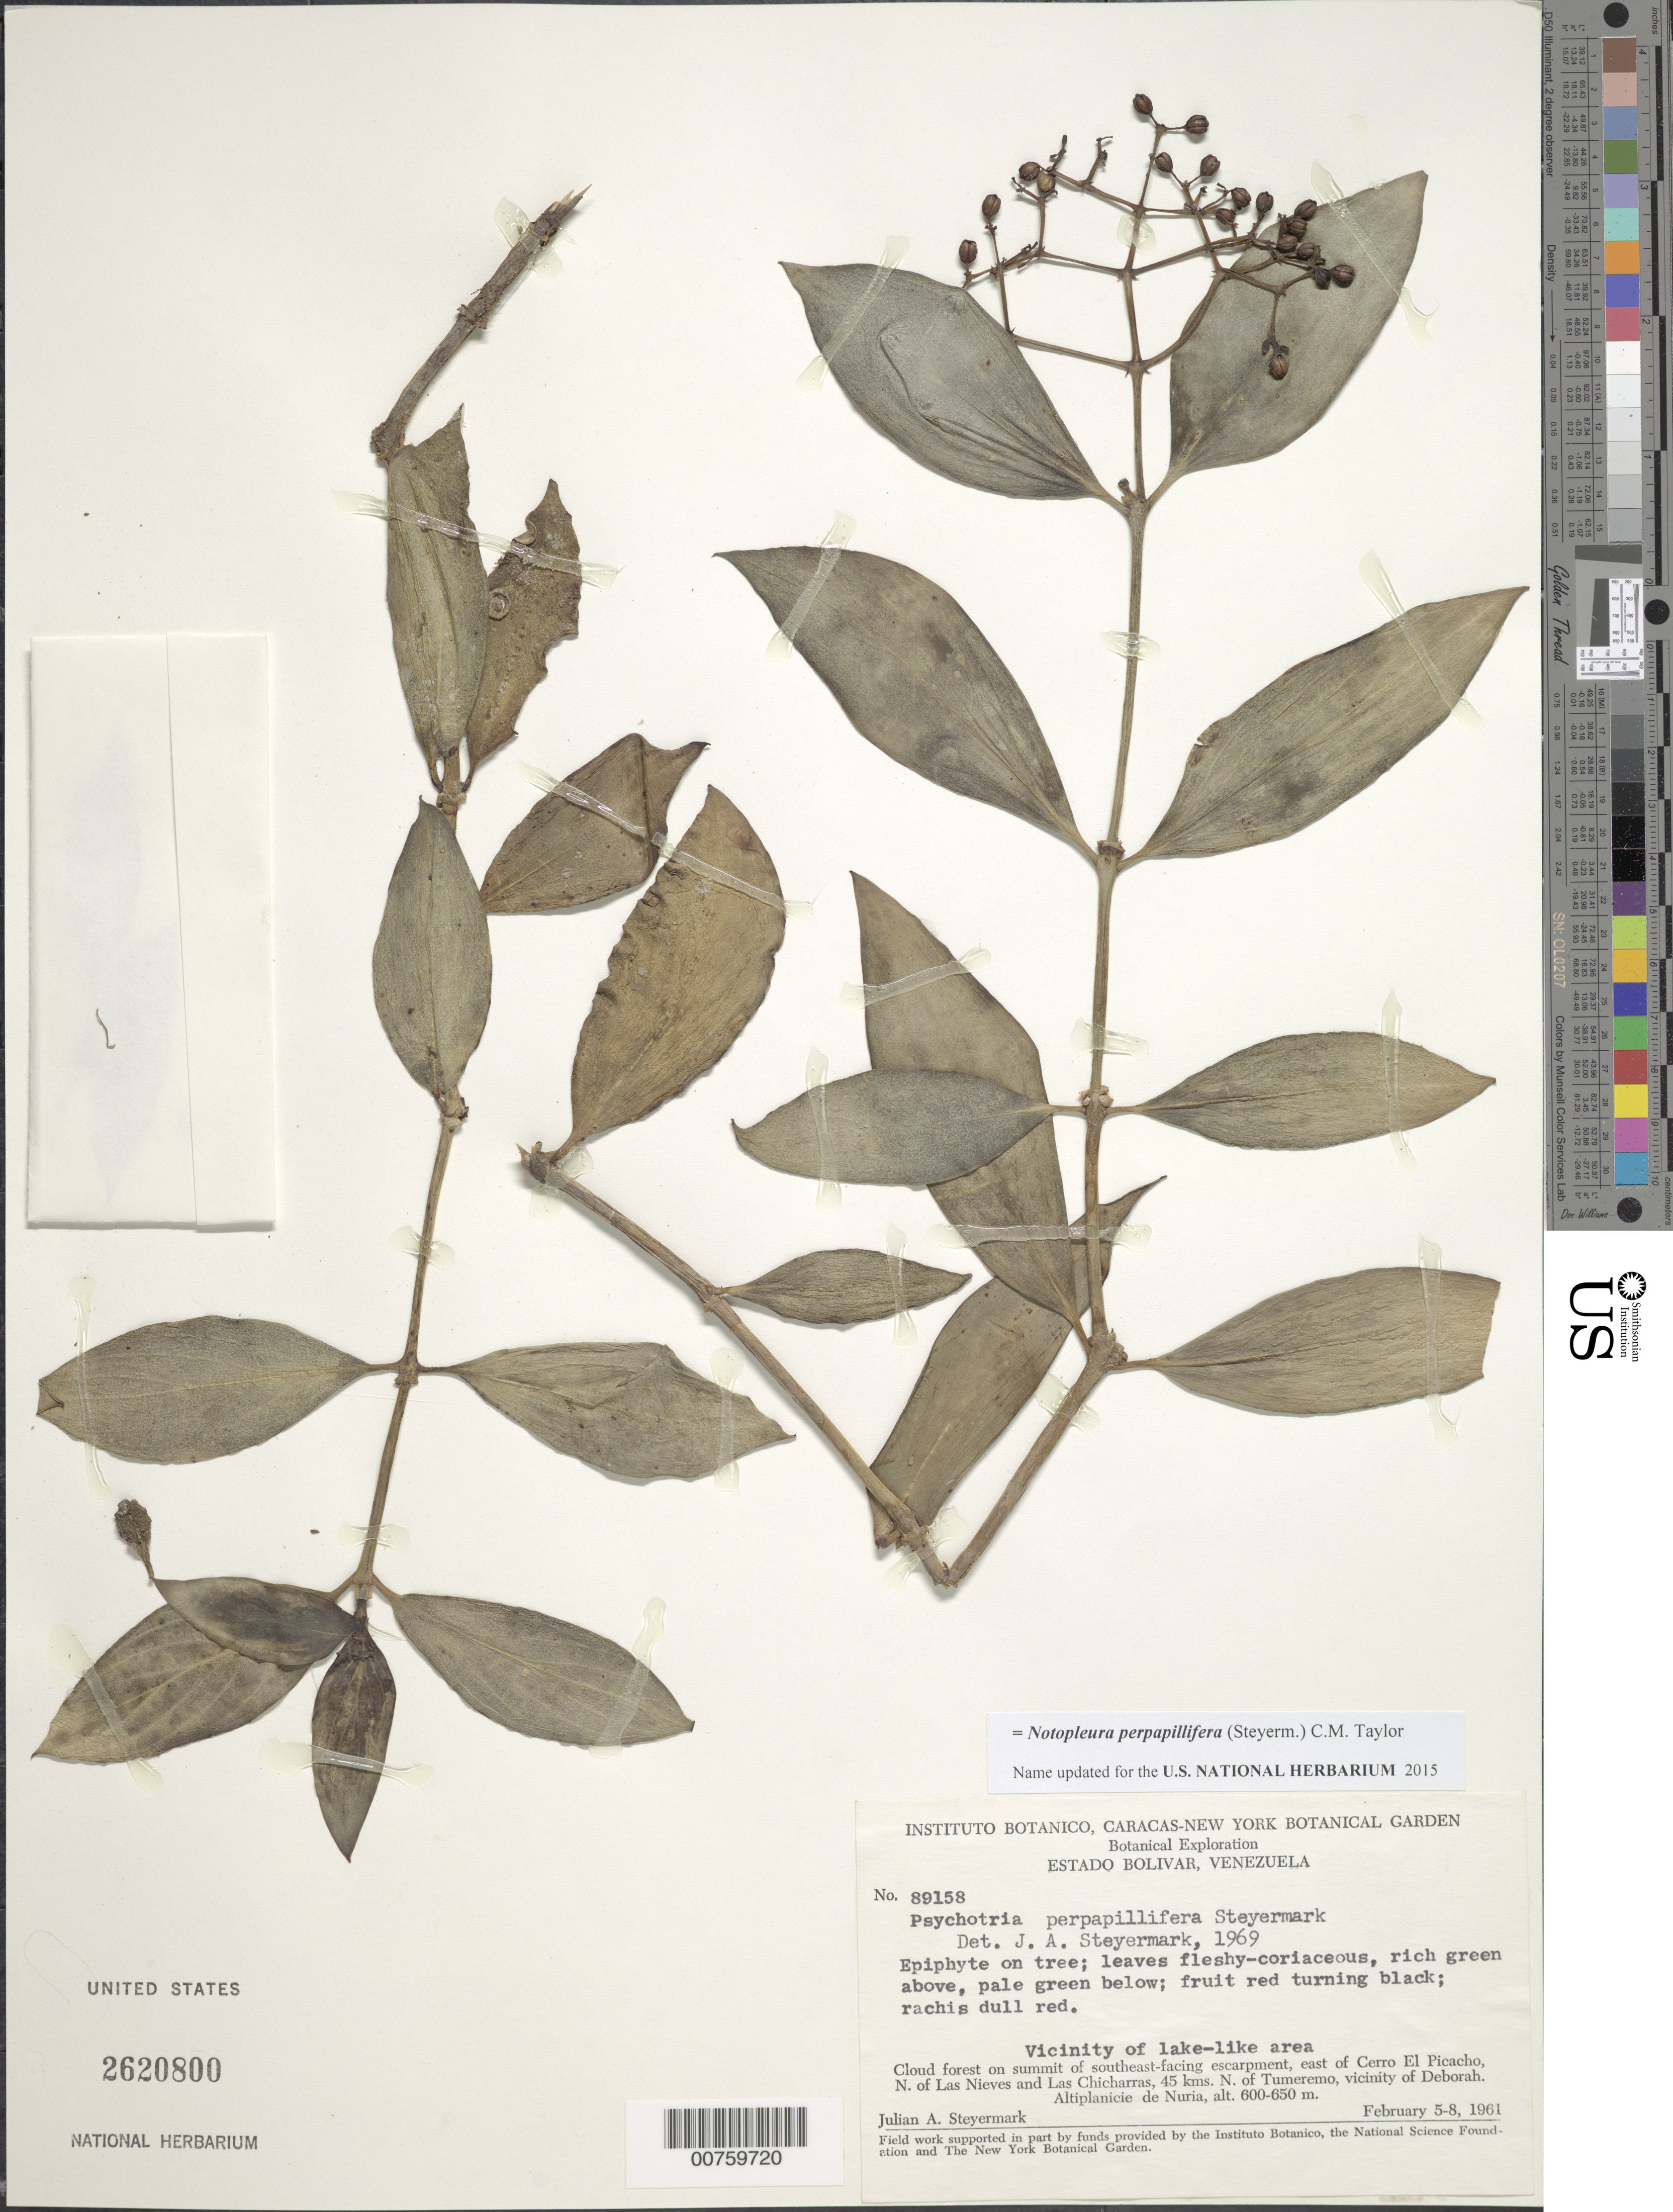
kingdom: Plantae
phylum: Tracheophyta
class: Magnoliopsida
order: Gentianales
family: Rubiaceae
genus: Notopleura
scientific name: Notopleura perpapillifera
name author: (Steyerm.) C.M. Taylor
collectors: J. Steyermark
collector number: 89158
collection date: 1961-02-05/1961-02-08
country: Venezuela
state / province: Bolivar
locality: Vicinity of lake-like area. On summit of southeast-facing escarpment, east of Cerro El Picacho, N. of Las Nieves and Las Chicharras, 45 kms. N. of Tumeremo, vicinity of Deborah. Altiplancie de Nuria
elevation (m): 600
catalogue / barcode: US 2620800